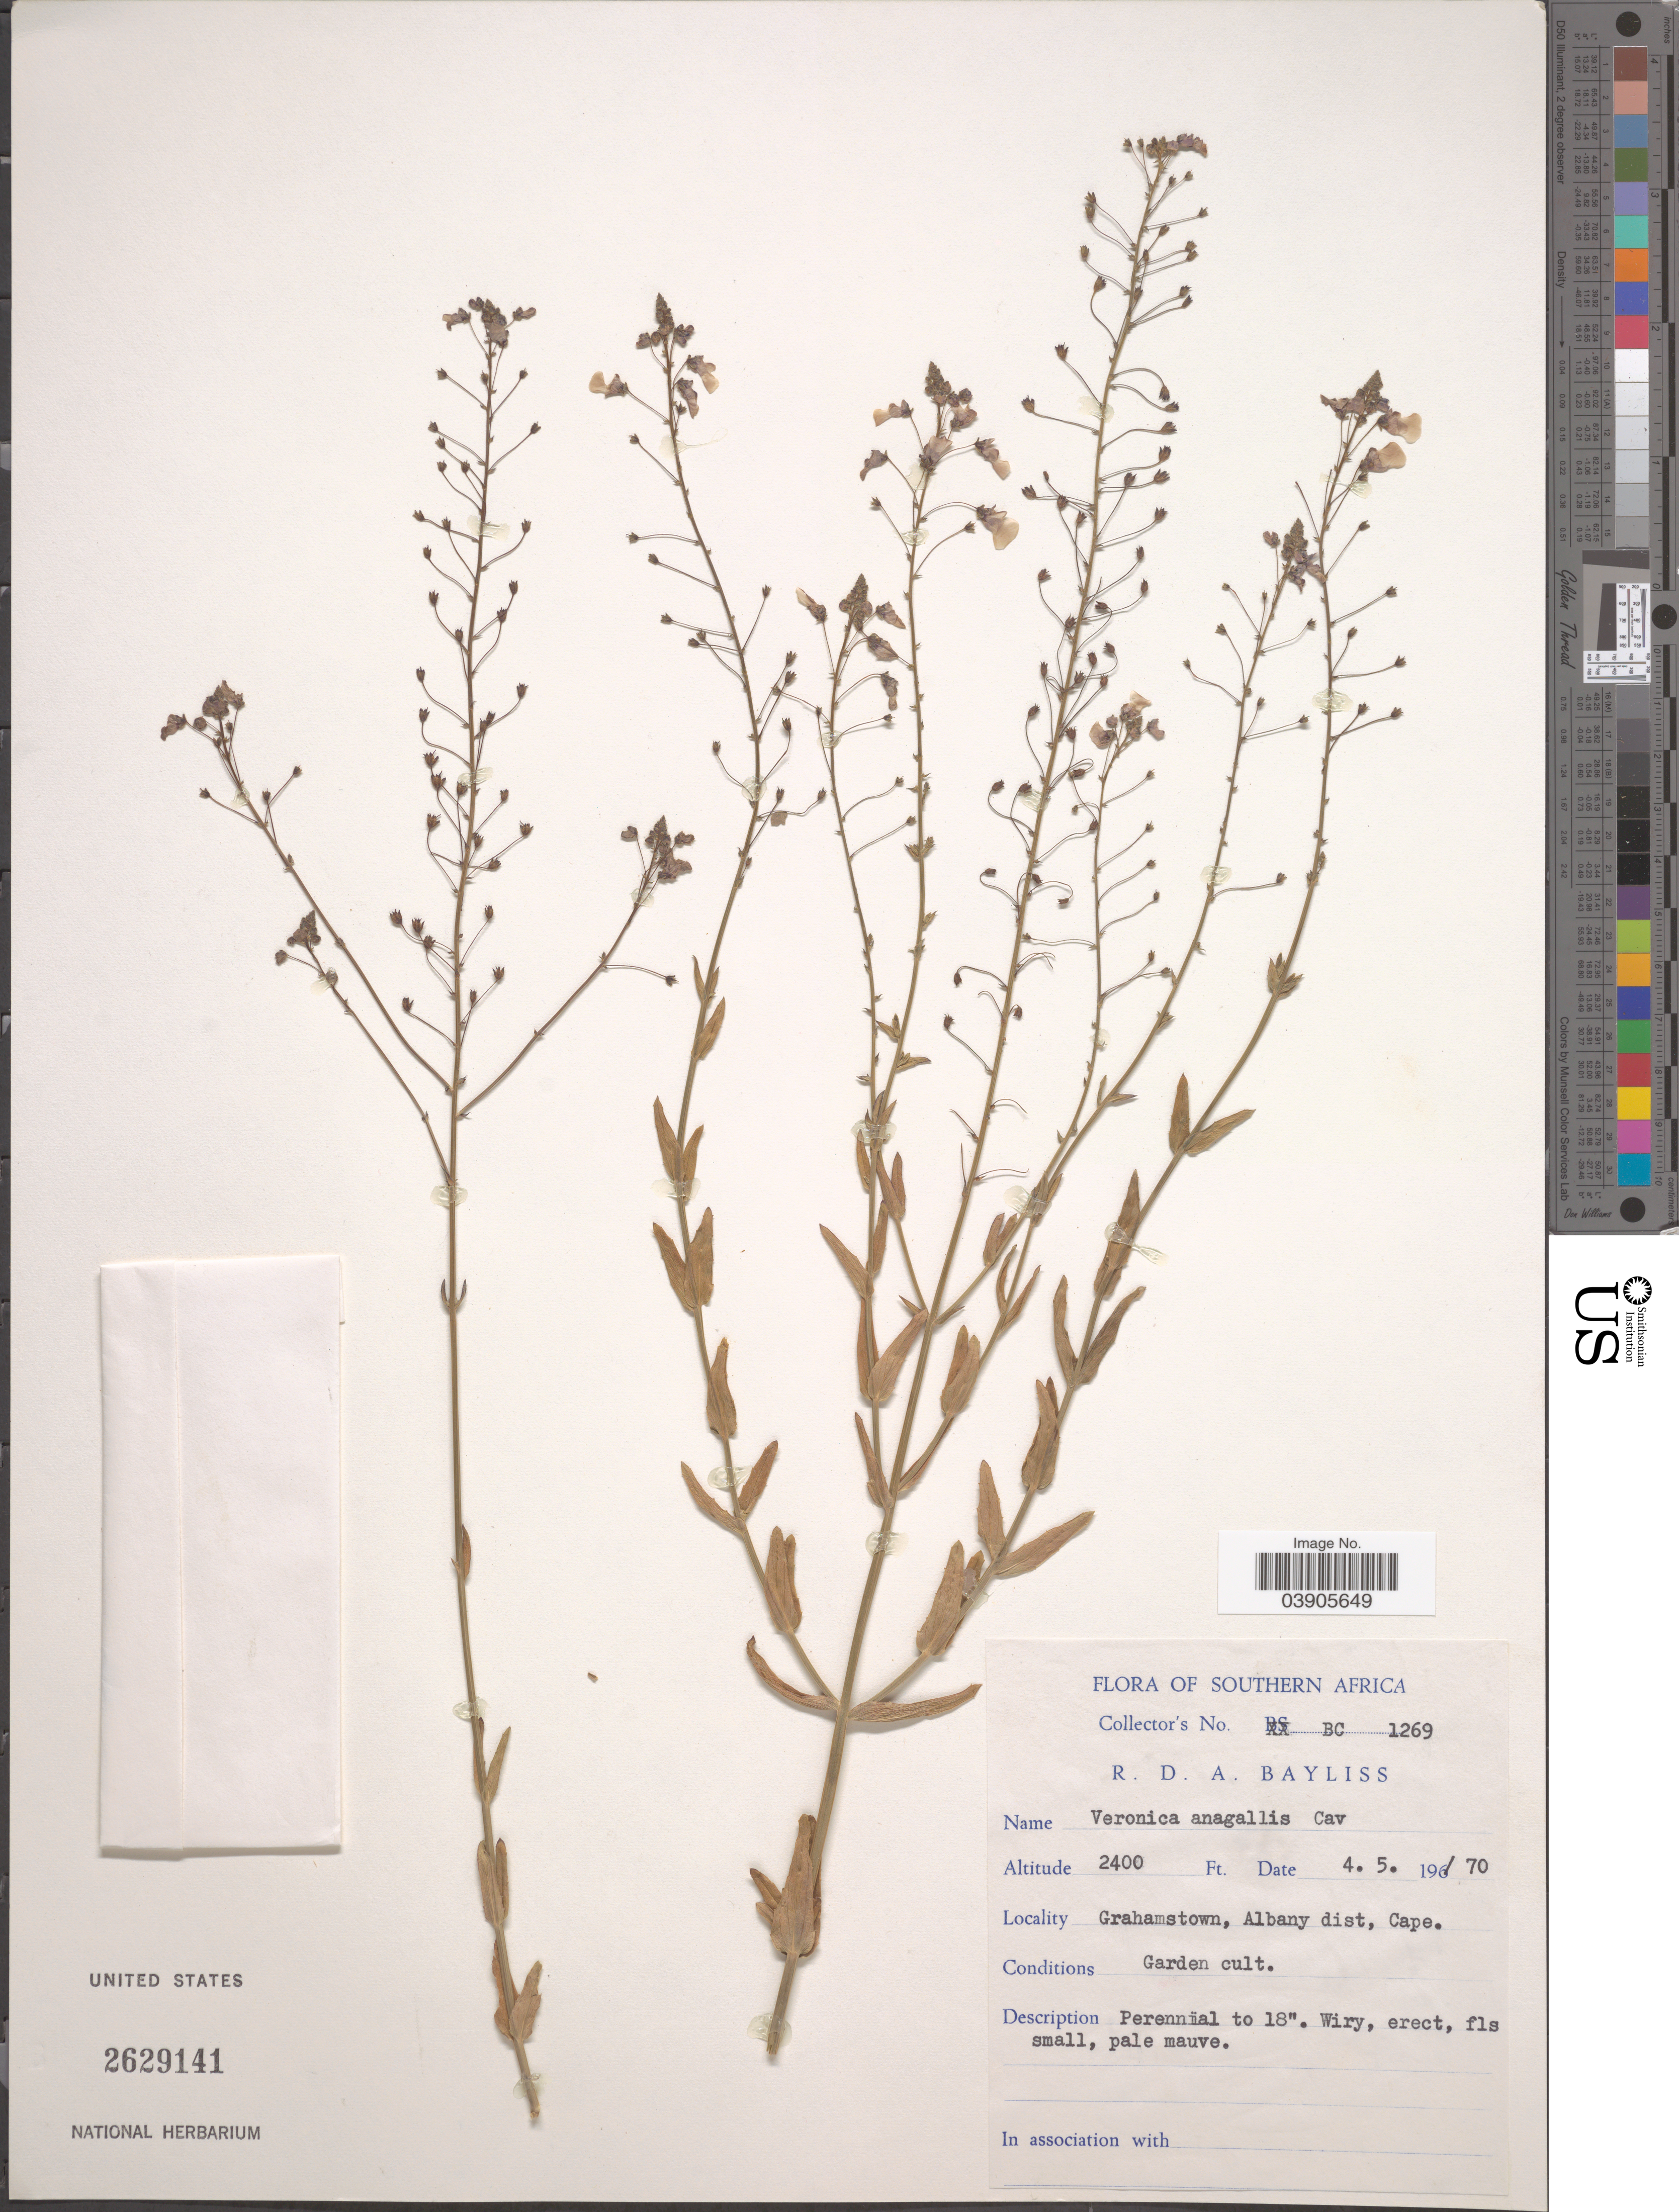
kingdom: Plantae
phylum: Tracheophyta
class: Magnoliopsida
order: Lamiales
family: Plantaginaceae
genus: Veronica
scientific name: Veronica anagallis-aquatica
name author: L.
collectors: R. Bayliss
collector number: BC1269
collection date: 1970-05-04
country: South Africa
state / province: Eastern Cape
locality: Southern Africa. Grahamstown, Albany dist. Cape.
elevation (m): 732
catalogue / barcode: US 2629141